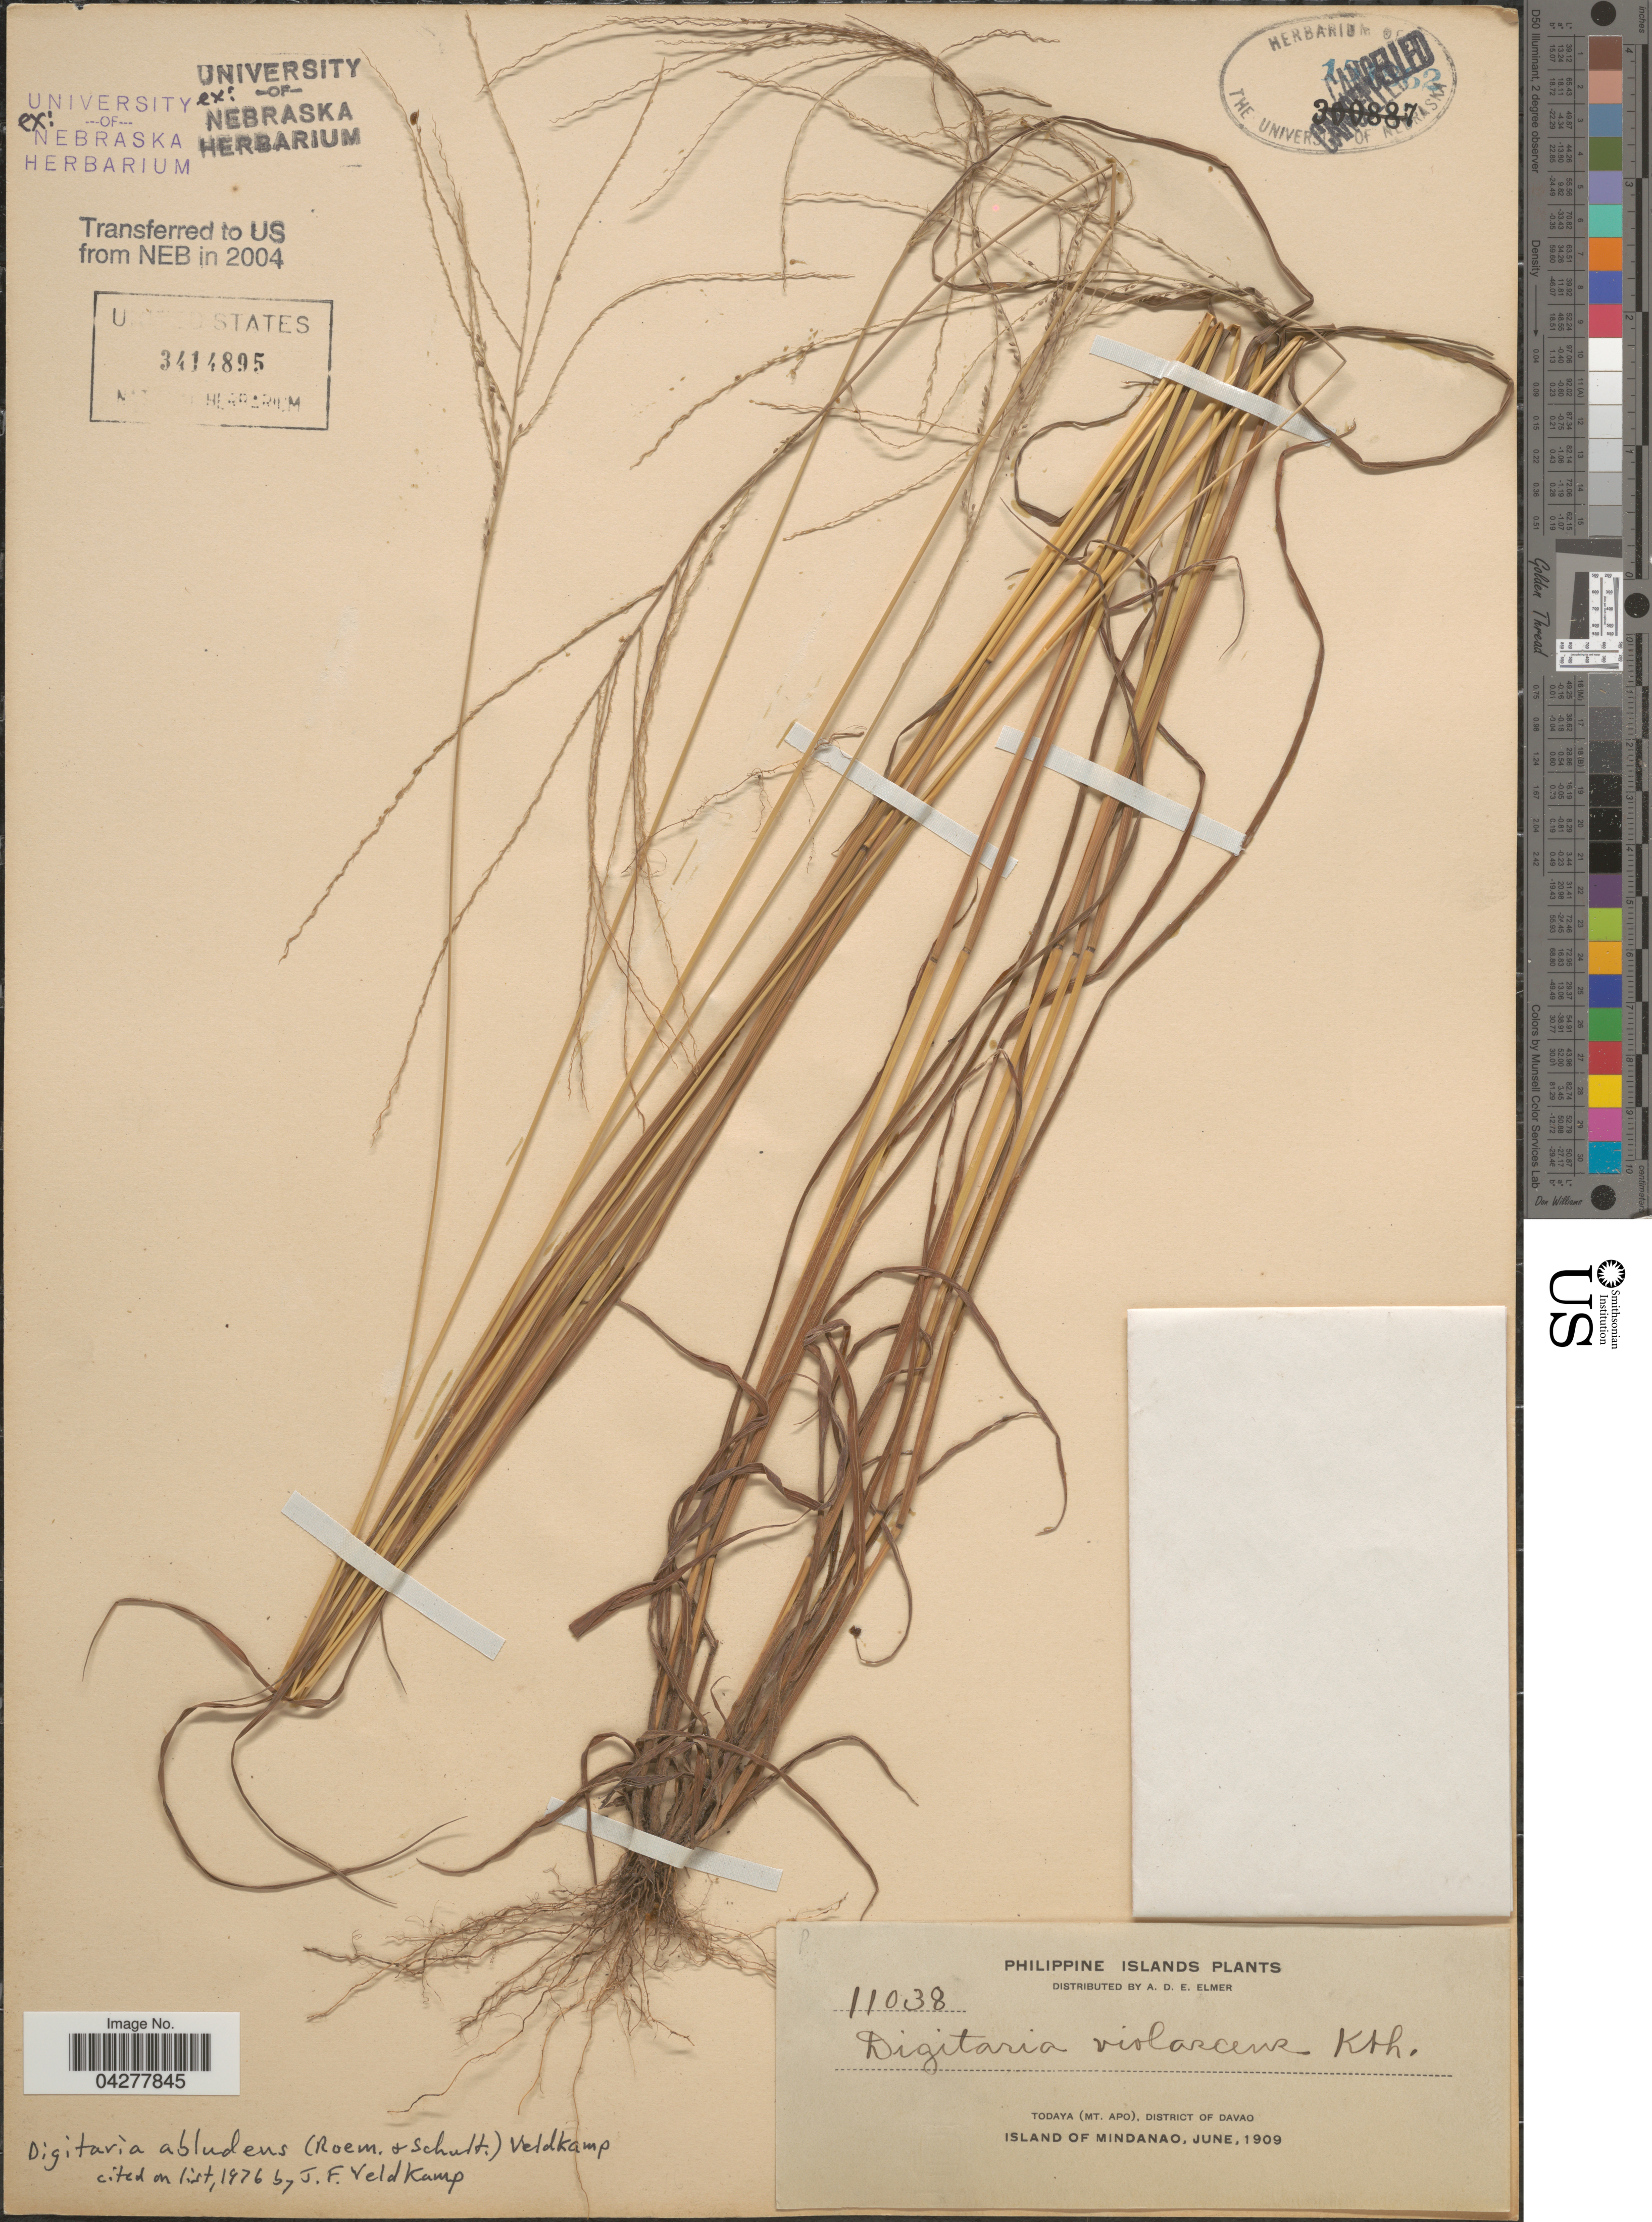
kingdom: Plantae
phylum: Tracheophyta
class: Liliopsida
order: Poales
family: Poaceae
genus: Digitaria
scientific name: Digitaria abludens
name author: (Roem. & Schult.) Veldkamp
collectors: A. D. E. Elmer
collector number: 11038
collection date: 1909-06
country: Philippines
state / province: Davao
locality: Philippine Islands. Todaya (Mt. Apo), District of Davao. Island of Mindanao.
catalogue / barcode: US 3414895